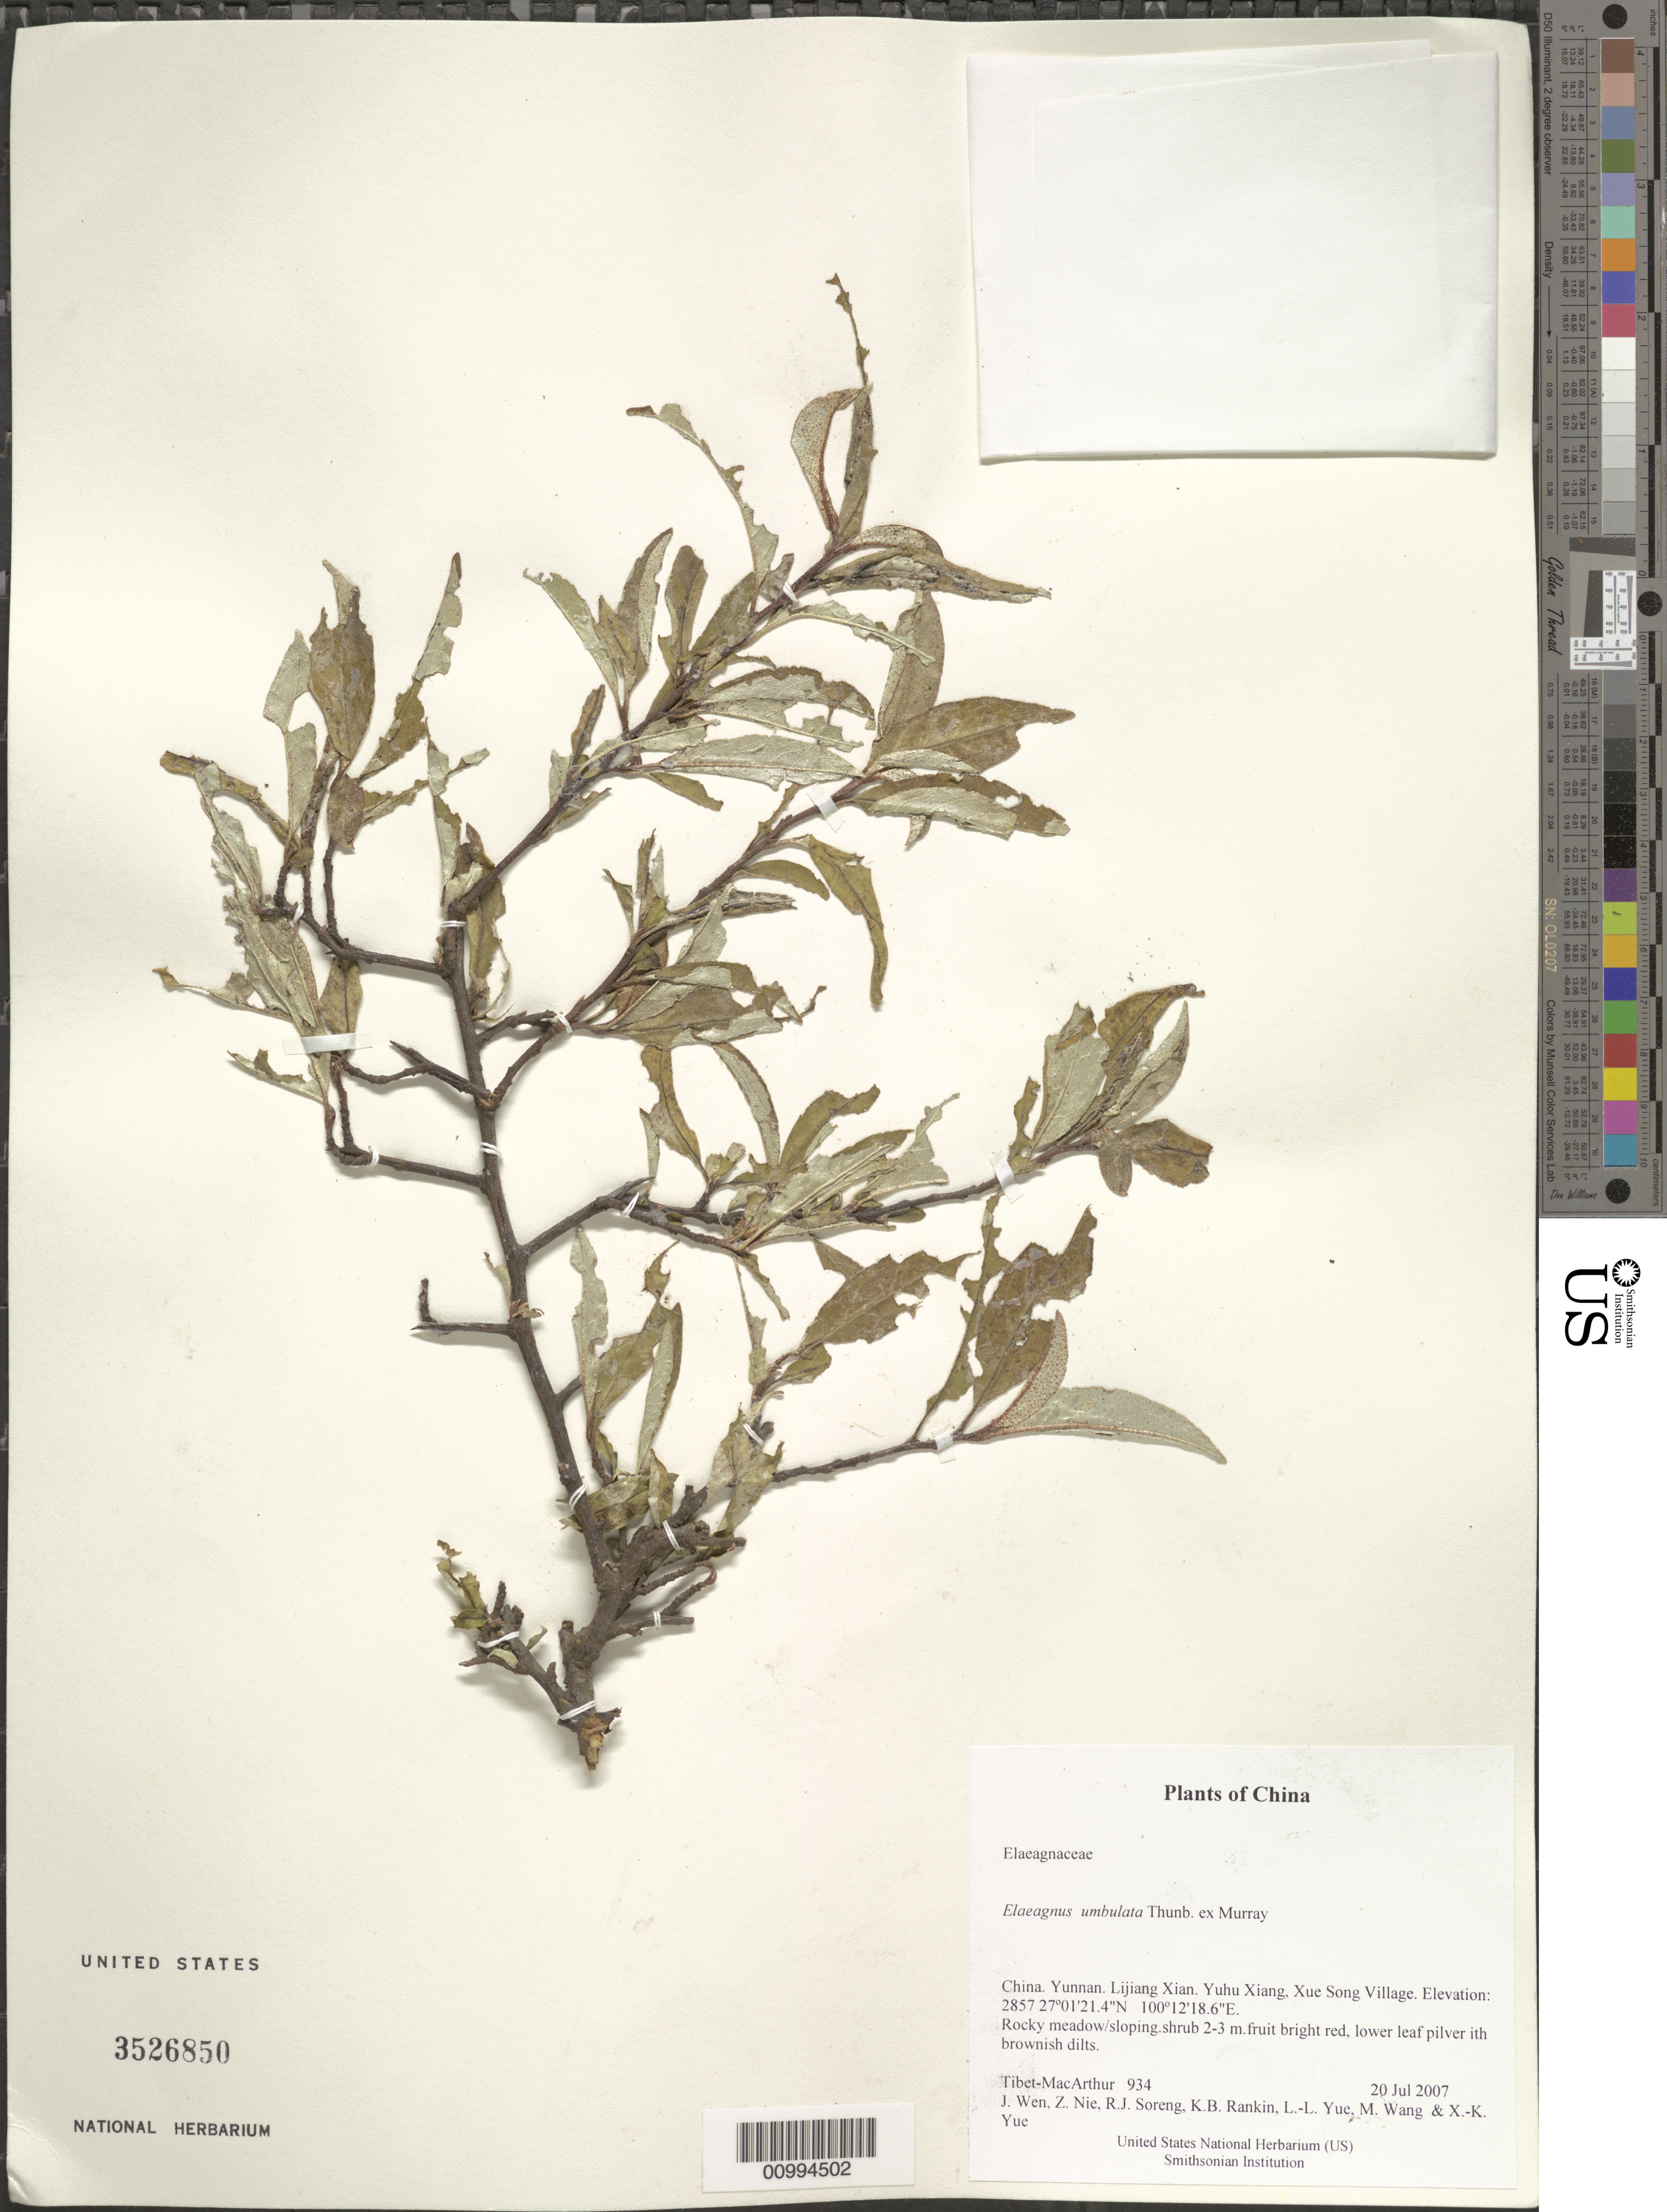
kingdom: Plantae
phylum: Tracheophyta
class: Magnoliopsida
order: Rosales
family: Elaeagnaceae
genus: Elaeagnus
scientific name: Elaeagnus umbellata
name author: Thunb.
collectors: Tibet-MacArthur, J. Wen, Z. Nie, R. J. Soreng, K. Rankin, L. Yue, M. Wang & X. Yue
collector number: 934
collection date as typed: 20 Jul 2007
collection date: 2007-07-20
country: China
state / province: Yunnan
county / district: Lijiang Xian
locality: Yuhu Xiang, Xue Song Village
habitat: Rocky meadow/sloping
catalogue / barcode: US 3526850